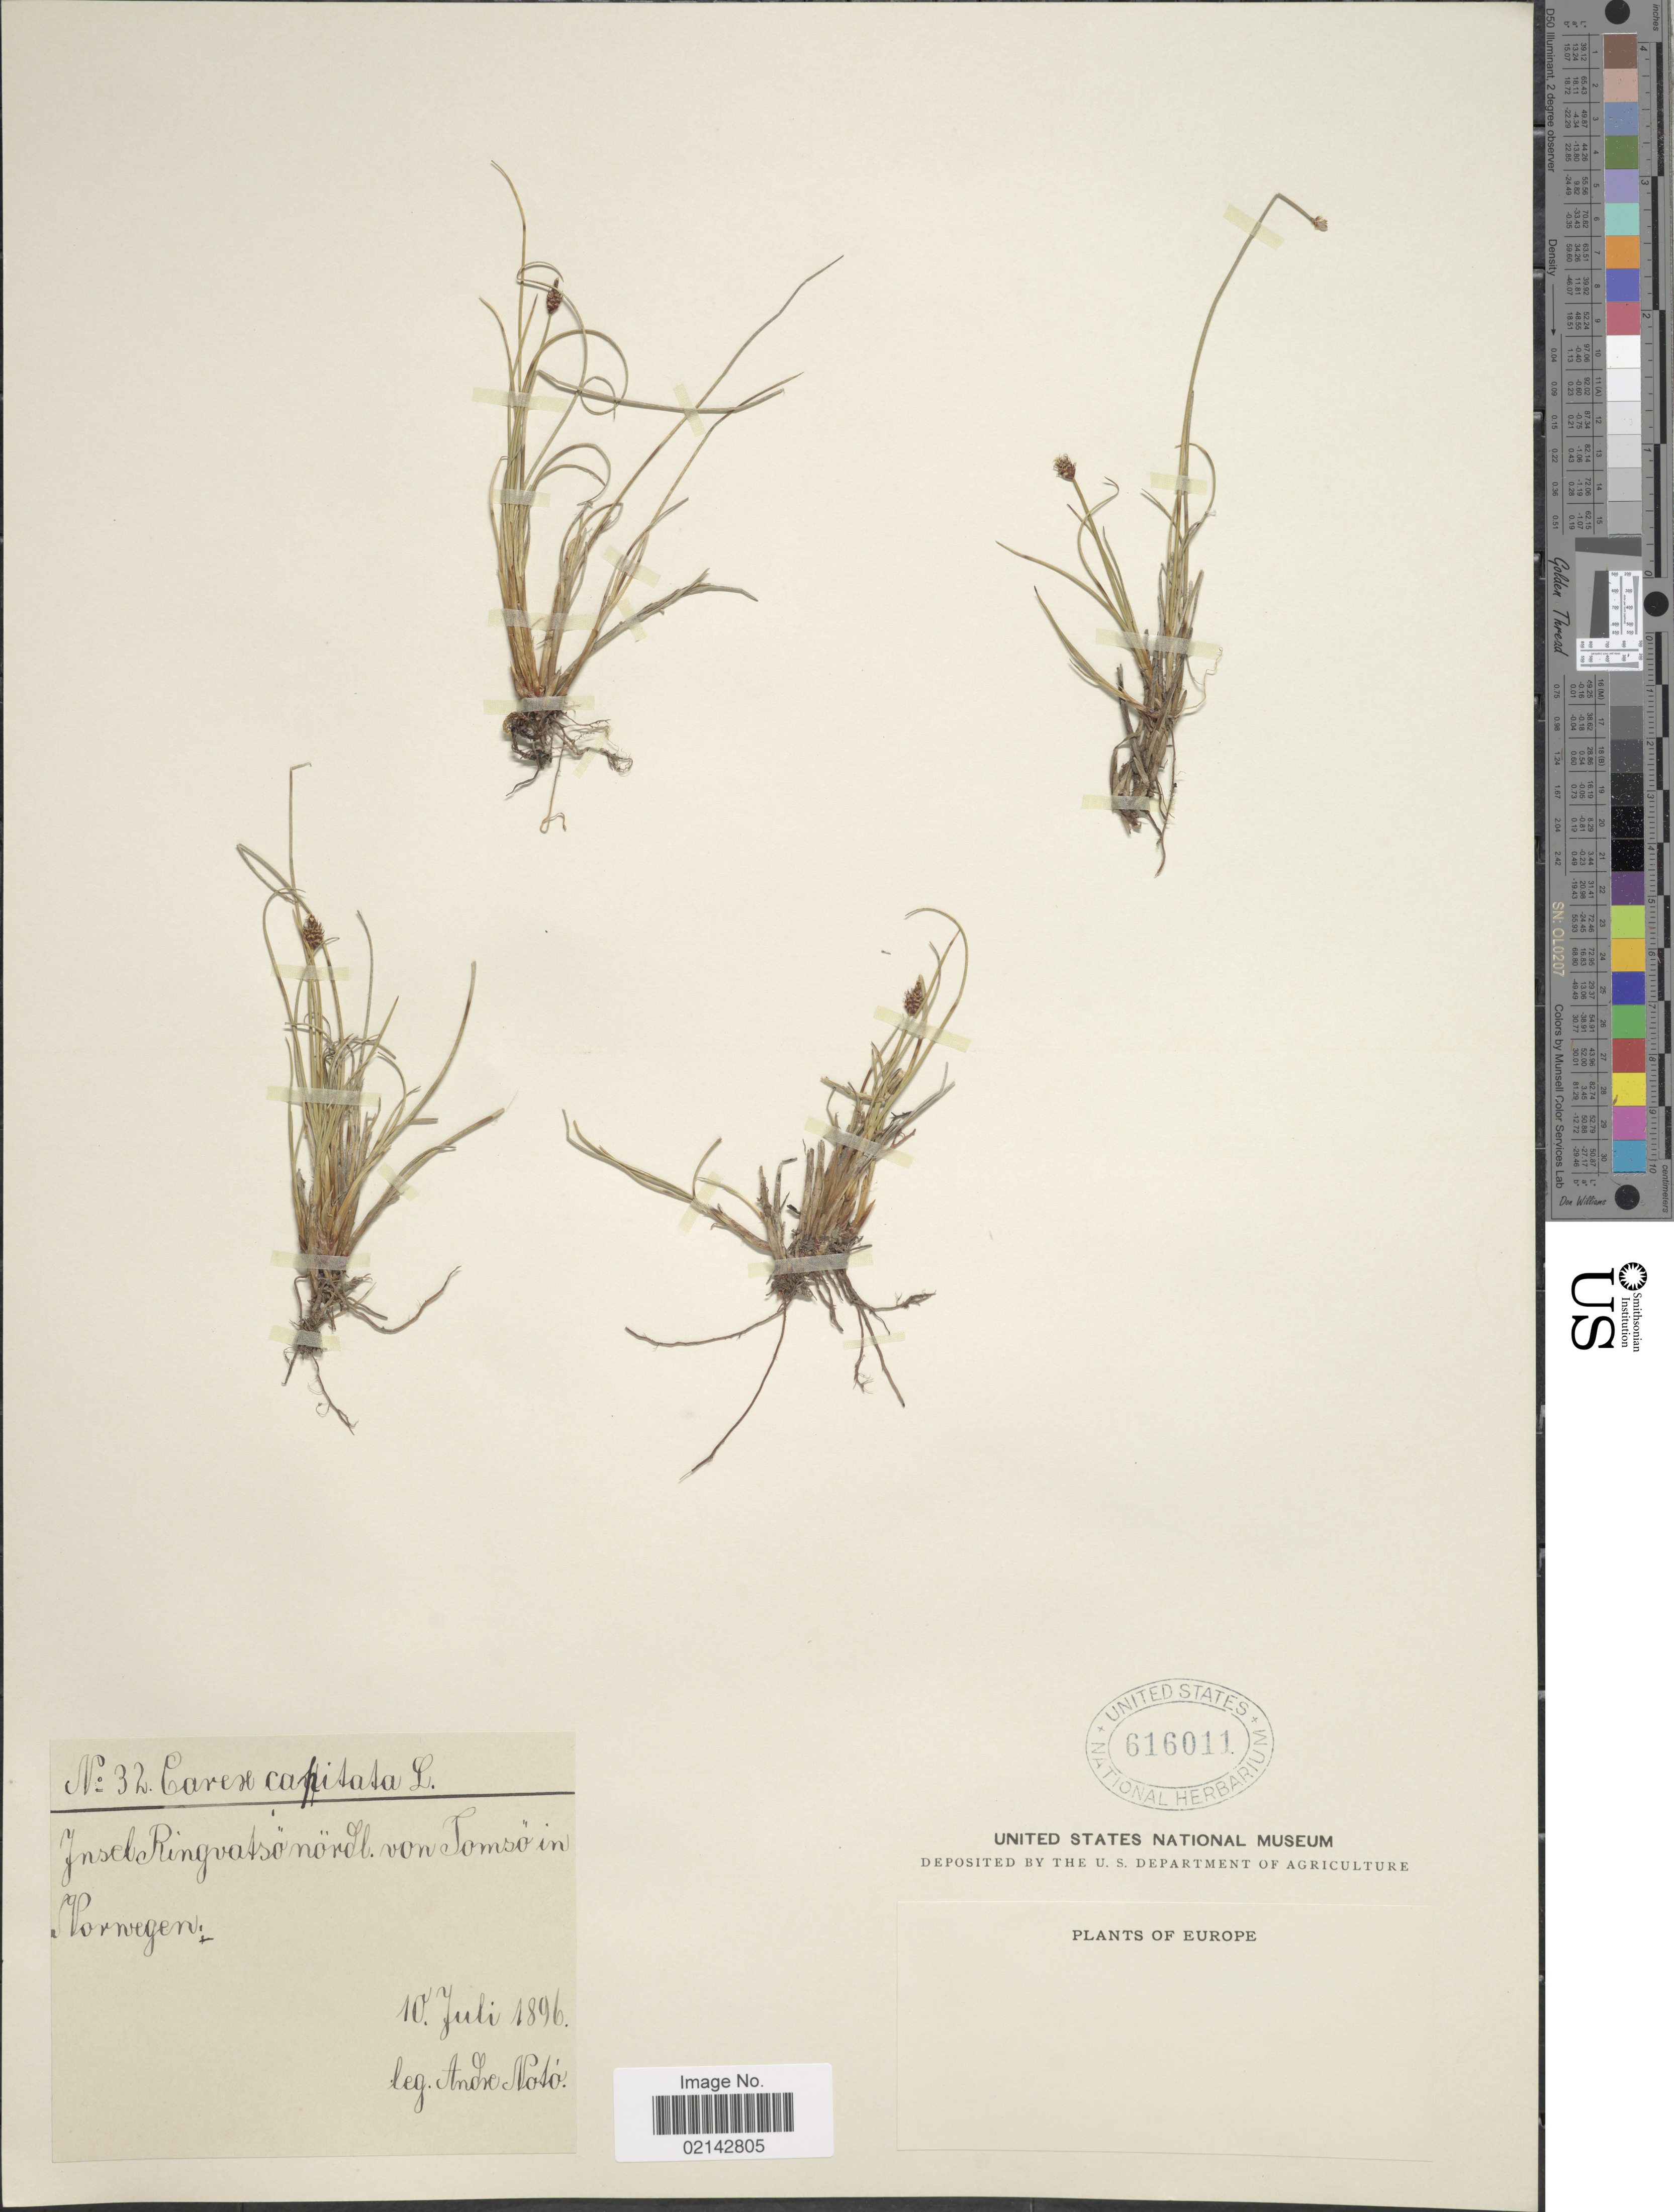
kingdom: Plantae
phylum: Tracheophyta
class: Liliopsida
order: Poales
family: Cyperaceae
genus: Carex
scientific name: Carex capitata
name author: L.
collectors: A. Noto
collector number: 32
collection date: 1896-07-10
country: Norway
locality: Insel Ringvatso nordl. von Tomso in Norwegen.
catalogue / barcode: US 616011